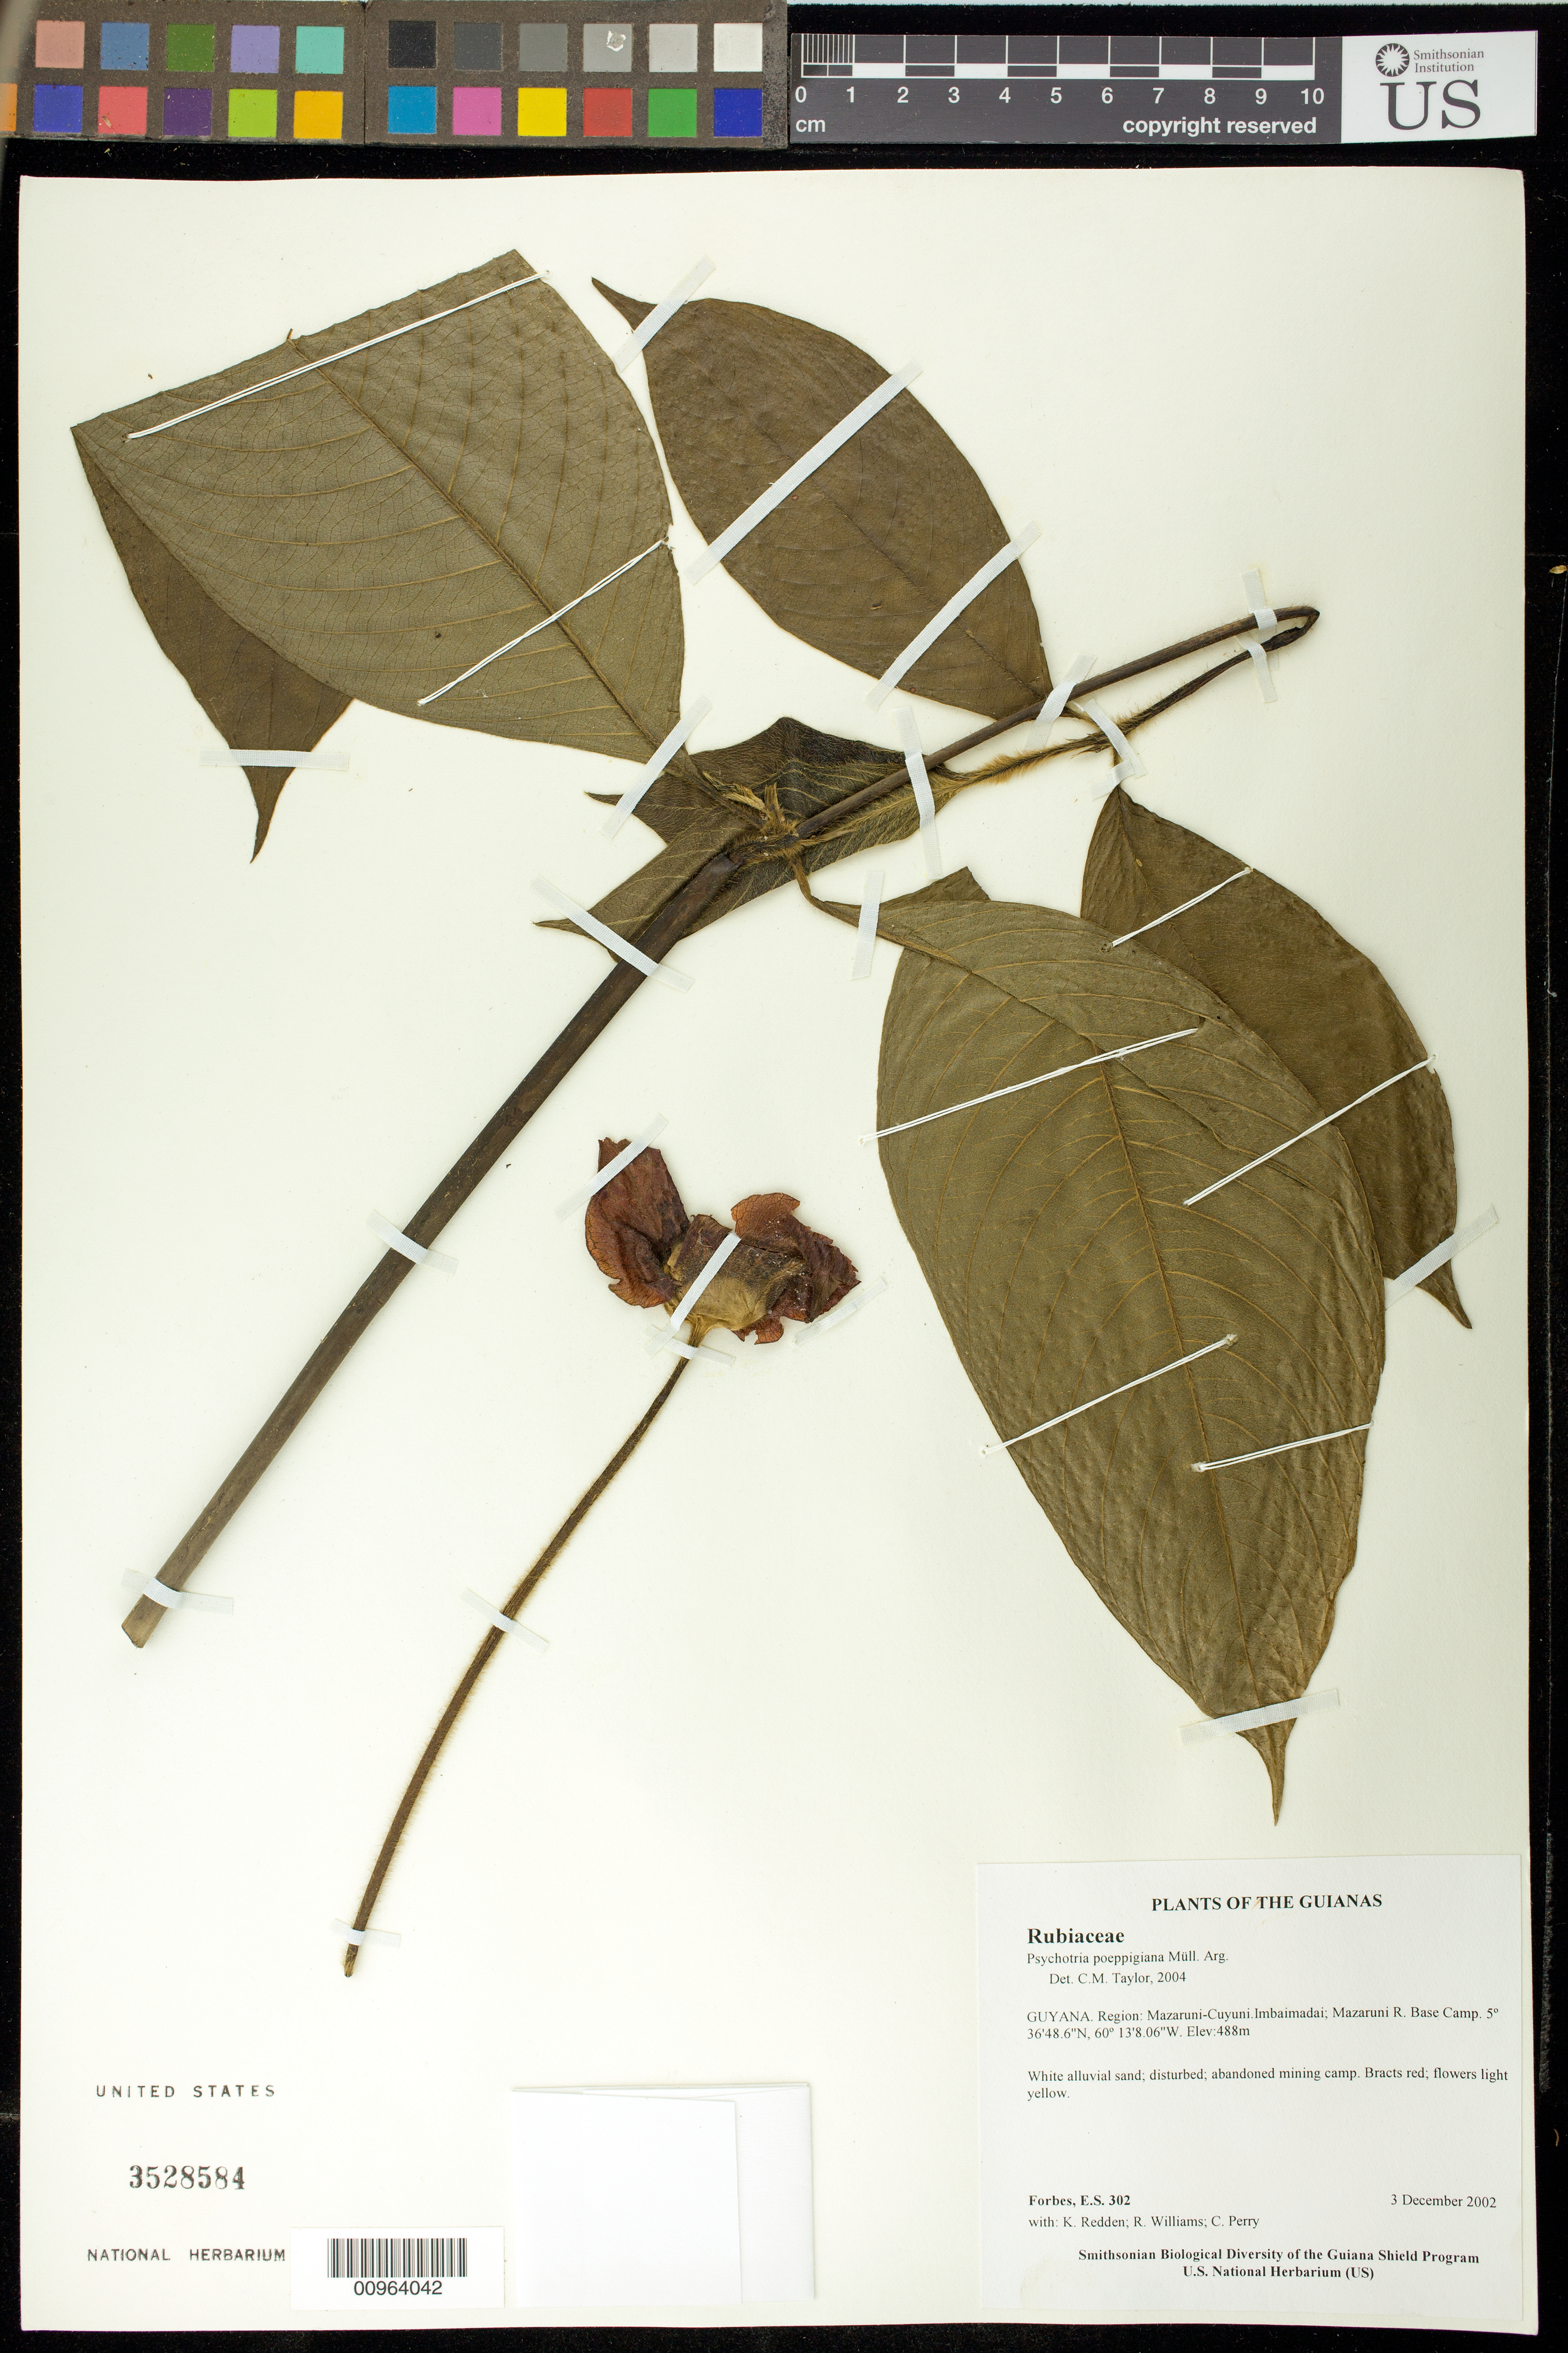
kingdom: Plantae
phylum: Tracheophyta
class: Magnoliopsida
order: Gentianales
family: Rubiaceae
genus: Palicourea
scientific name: Palicourea tomentosa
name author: (Aubl.) Borhidi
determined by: Kirkbride, J. H., Jr.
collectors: E. Forbes, K. M. Redden, R. Williams & C. Perry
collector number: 302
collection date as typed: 3 December 2002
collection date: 2002-12-03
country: Guyana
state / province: Cuyuni-Mazaruni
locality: Imbaimadai; Mazaruni R. Base Camp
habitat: White alluvial sand; disturbed; abandoned mining camp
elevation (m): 488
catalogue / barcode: US 3528584